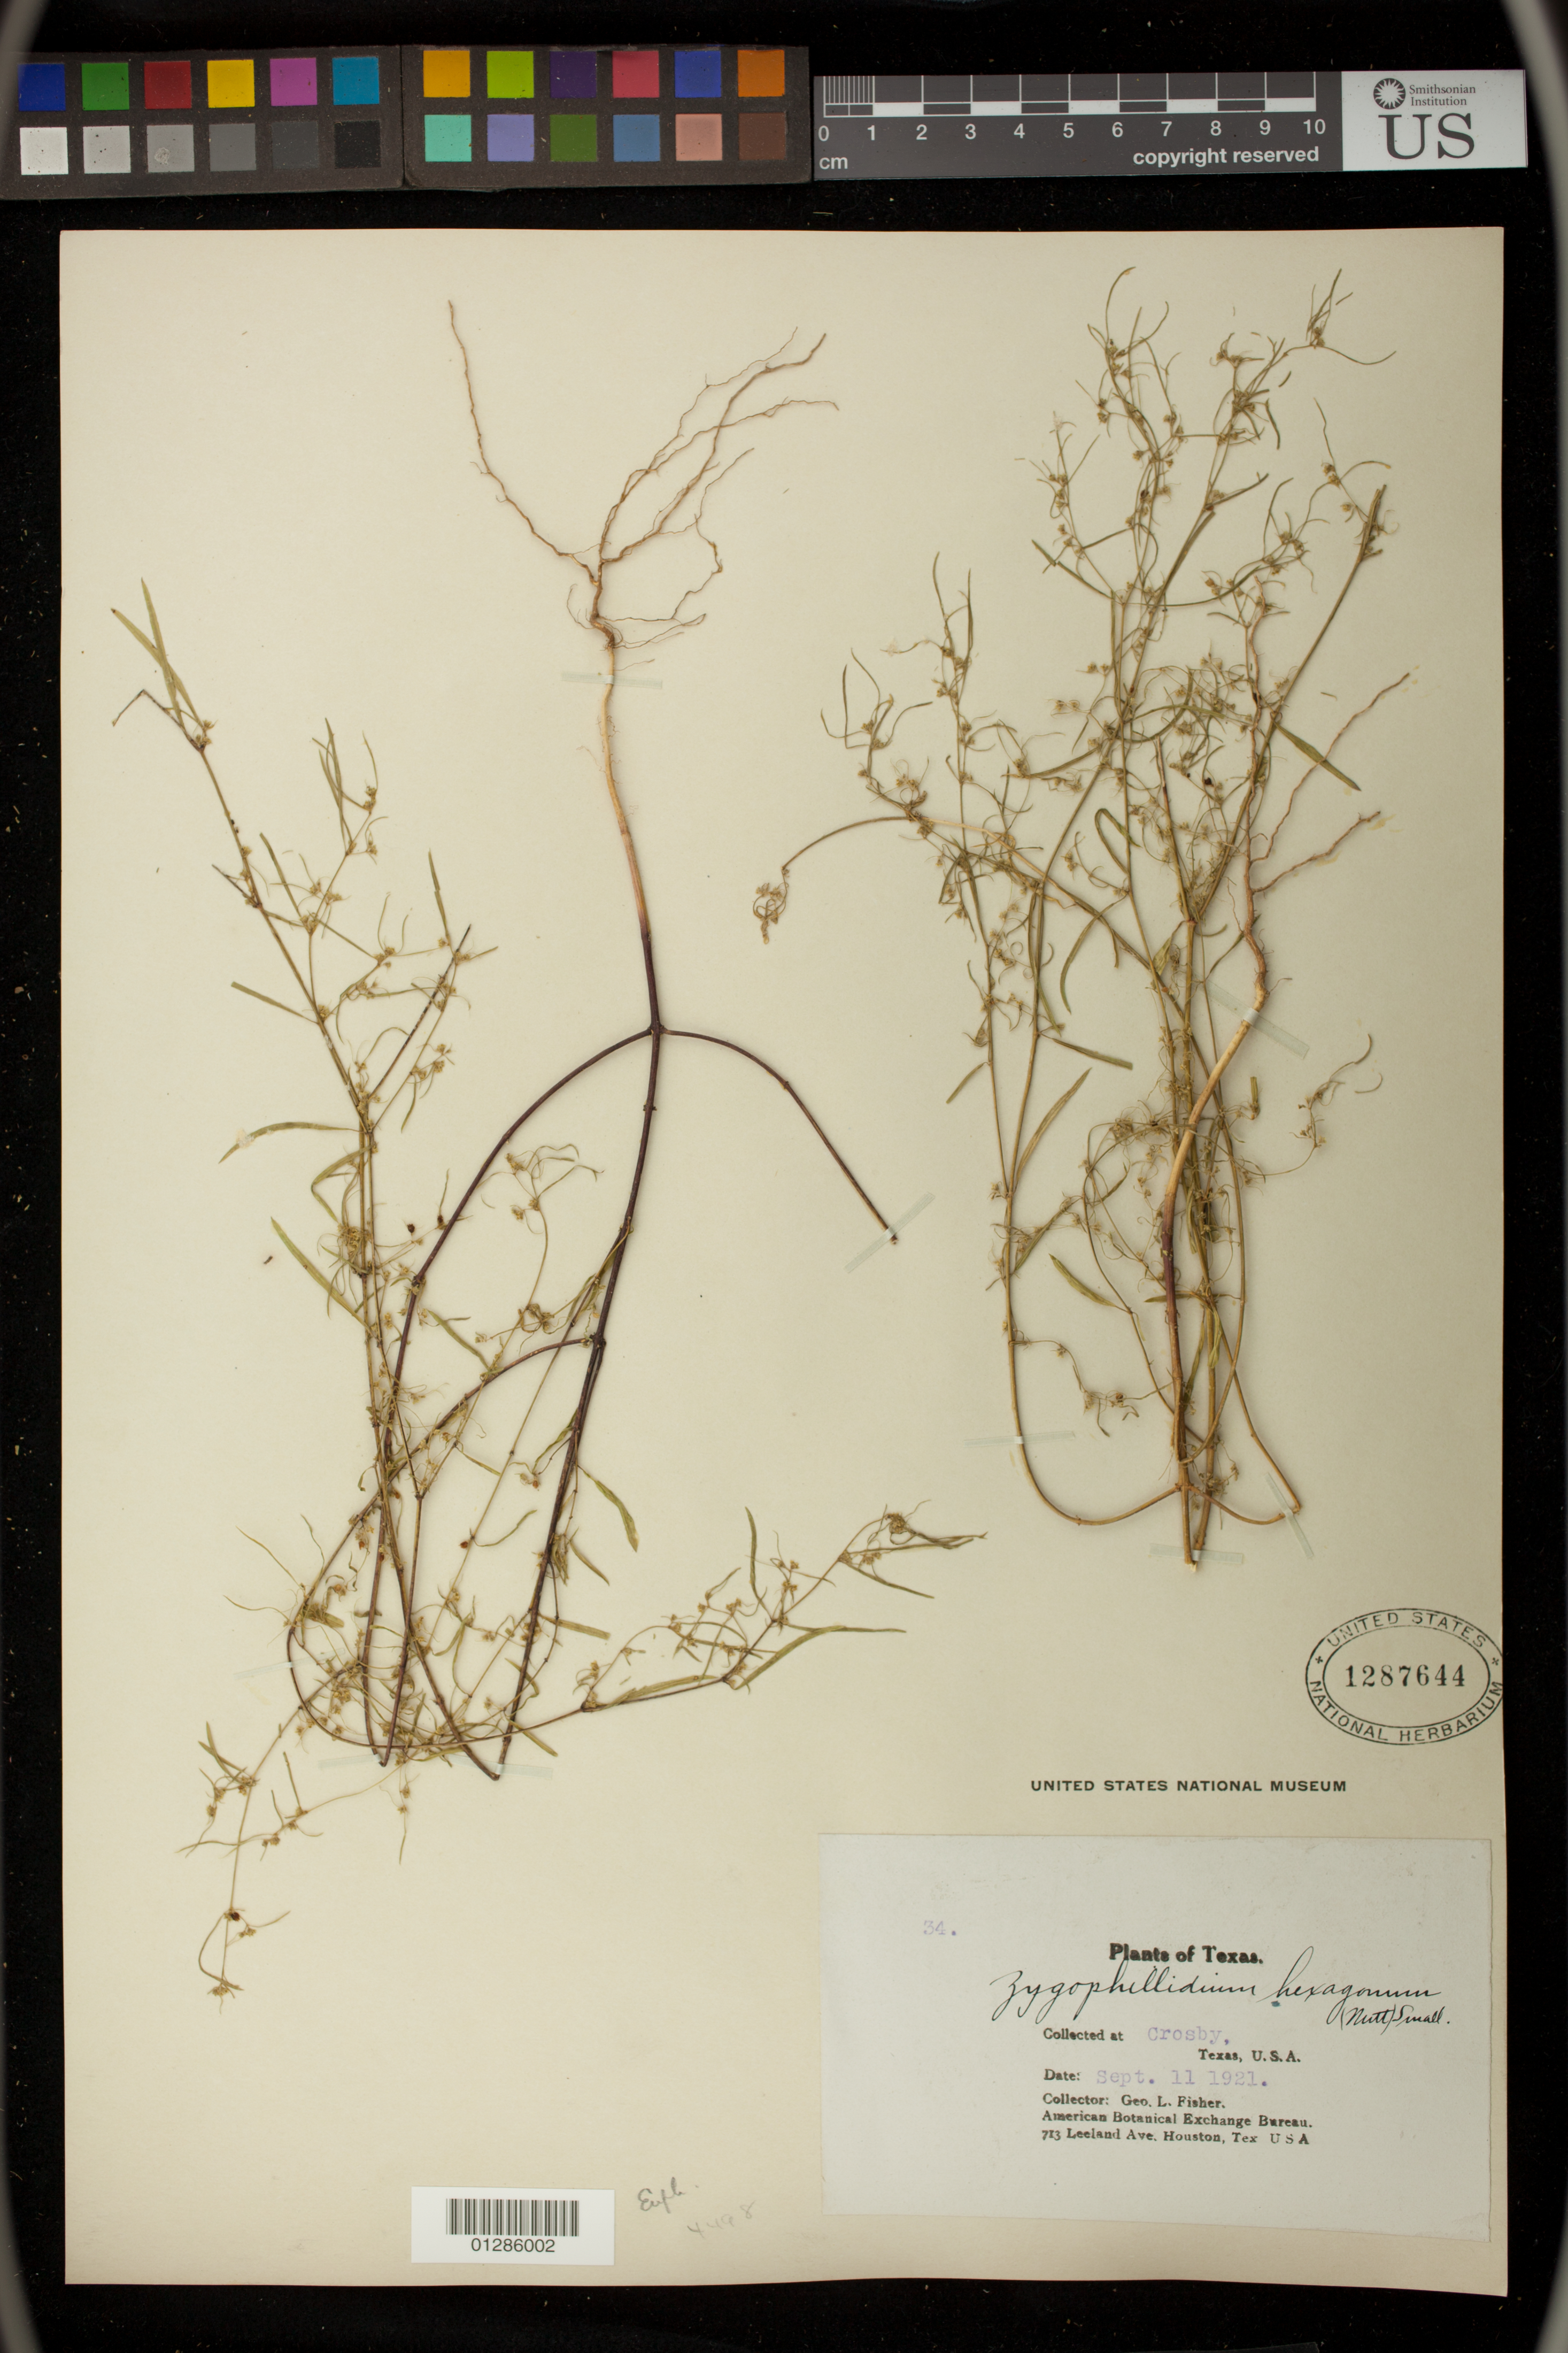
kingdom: Plantae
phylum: Tracheophyta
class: Magnoliopsida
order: Malpighiales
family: Euphorbiaceae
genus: Euphorbia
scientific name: Euphorbia hexagona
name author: Nutt. ex Spreng.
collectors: G. L. Fisher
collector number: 34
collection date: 1921-09-11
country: United States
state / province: Texas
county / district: Crosby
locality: Crosby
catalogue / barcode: US 1287644